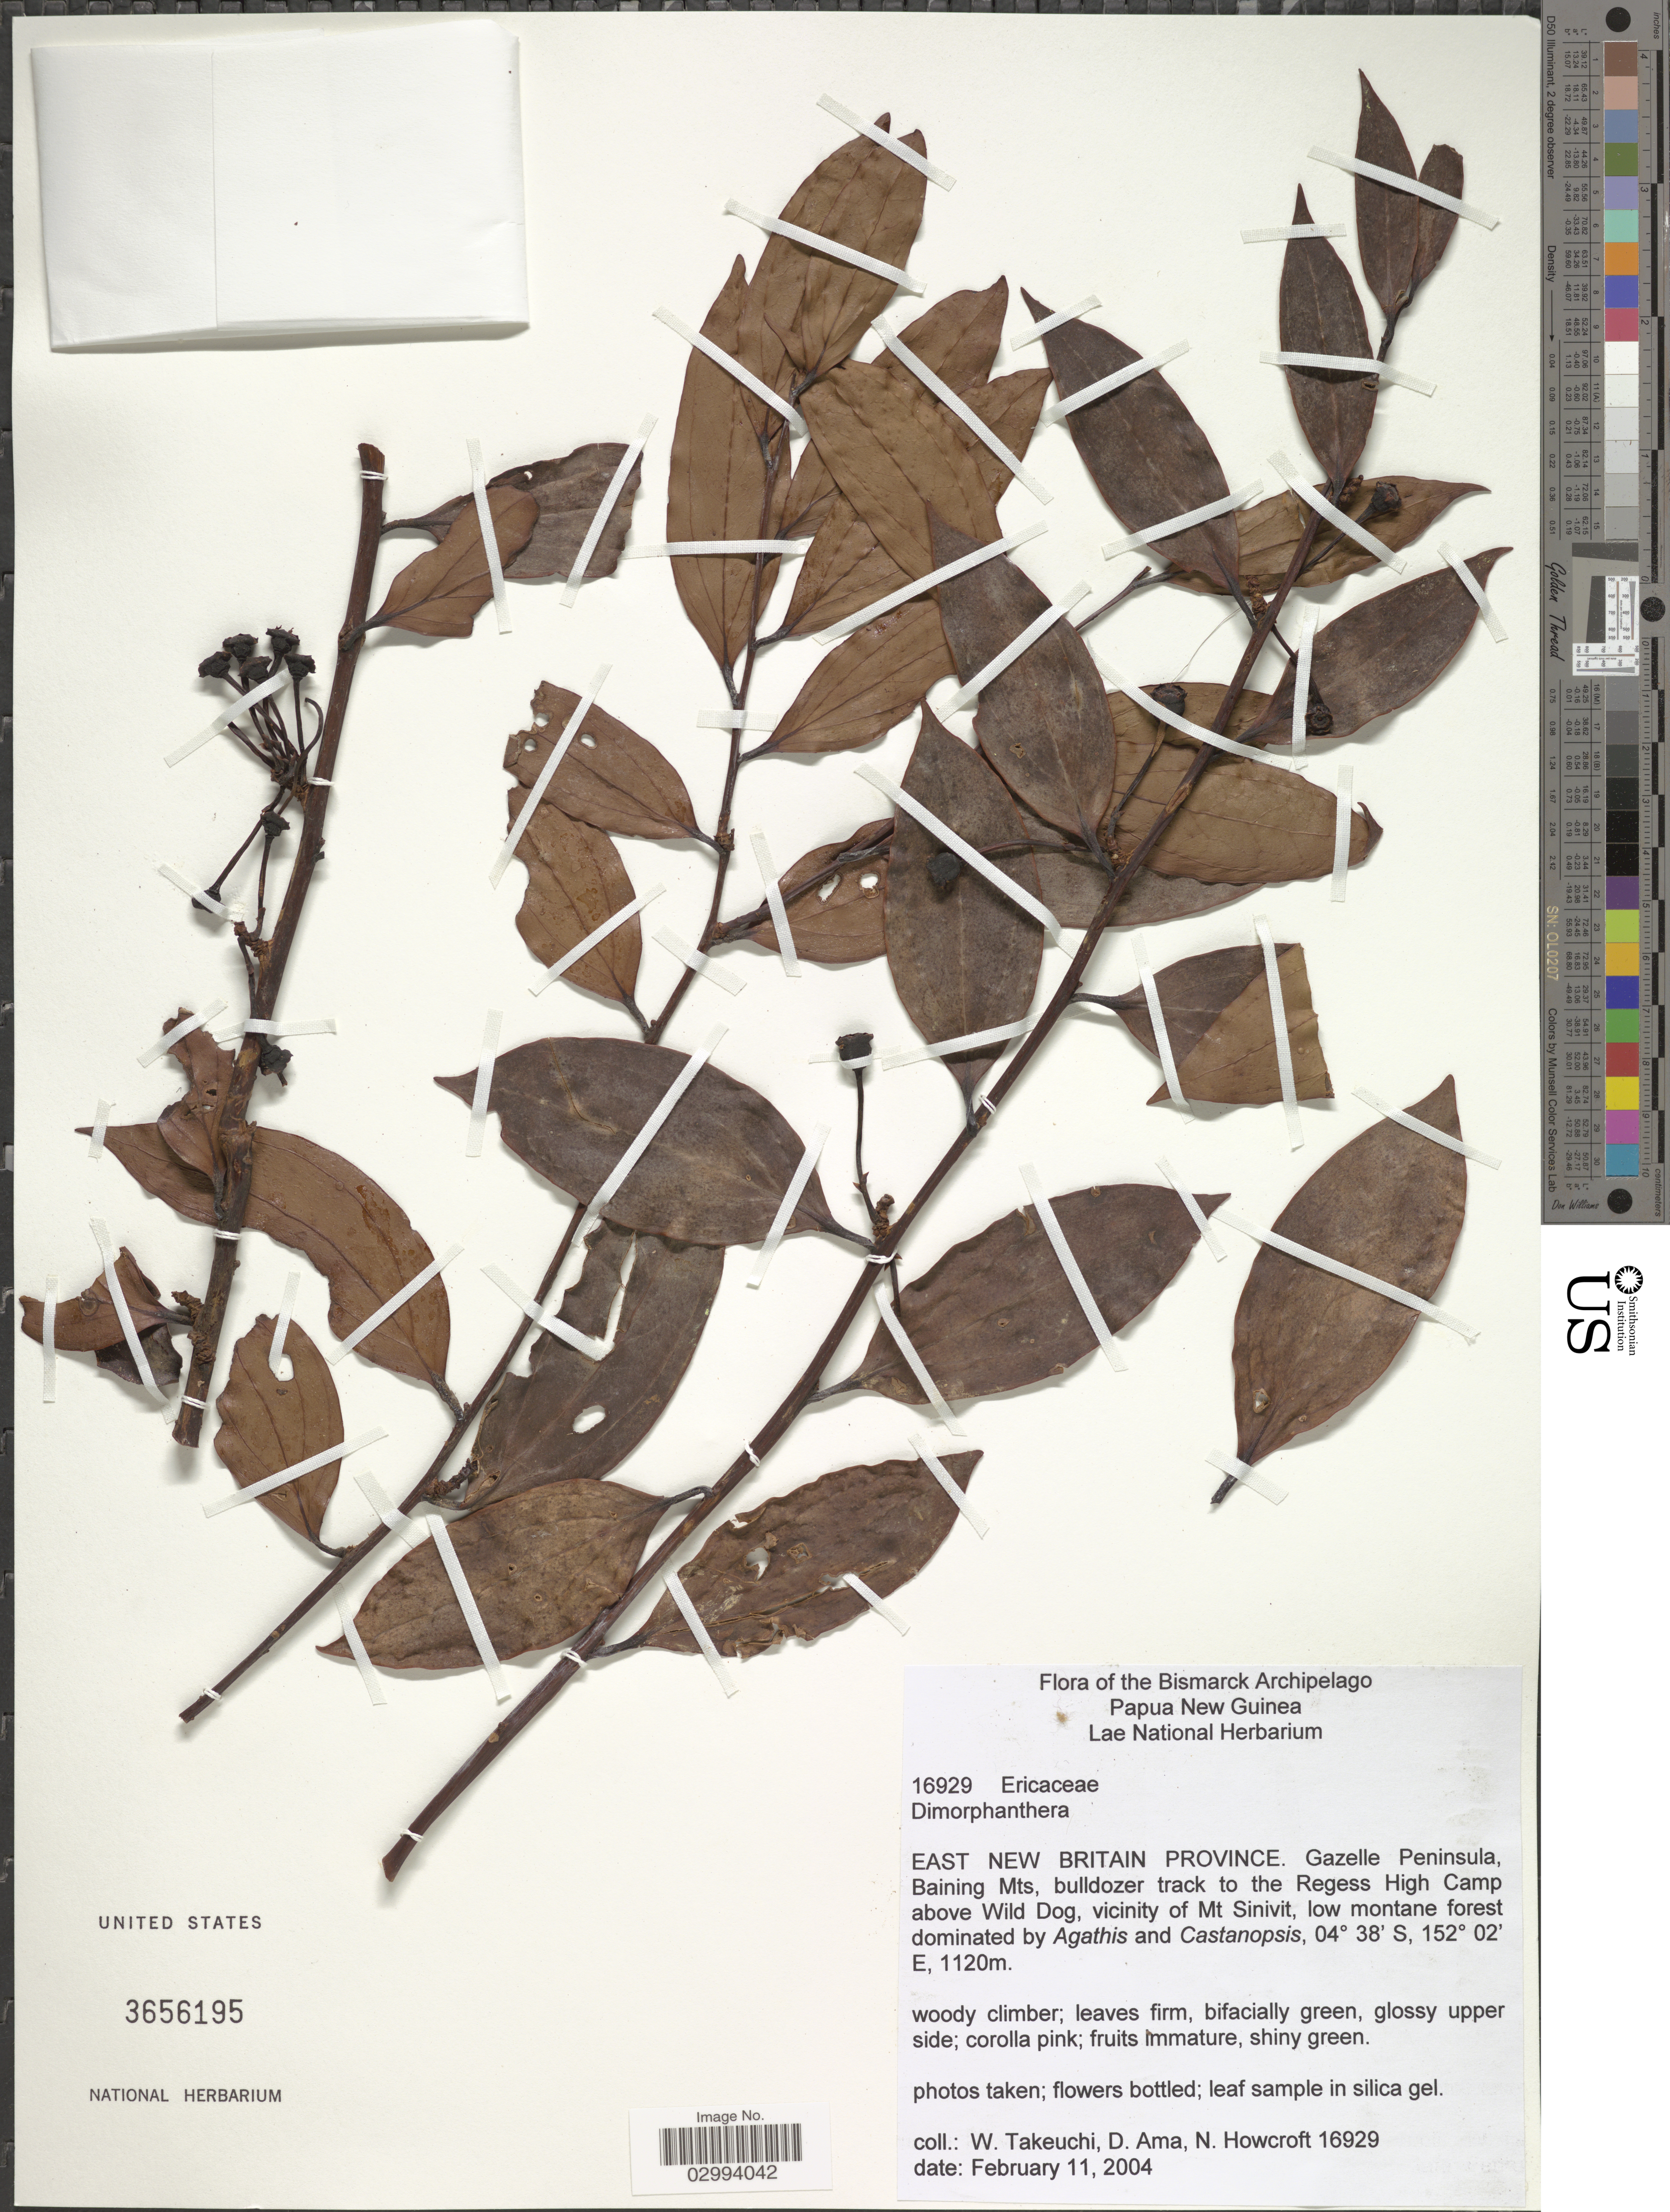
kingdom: Plantae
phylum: Tracheophyta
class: Magnoliopsida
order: Ericales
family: Ericaceae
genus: Dimorphanthera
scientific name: Dimorphanthera sp.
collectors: W. Takeuchi, D. Ama & N. Howcroft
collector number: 16929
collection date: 2004-02-11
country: Papua New Guinea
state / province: East New Britain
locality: Bismarck Archipelago. Gazelle Peninsula, Baining Mts, Bulldozer track to the Regess High Camp above Wild Dog, vicinity of Mt Sinivit.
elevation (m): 1120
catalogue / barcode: US 3656195